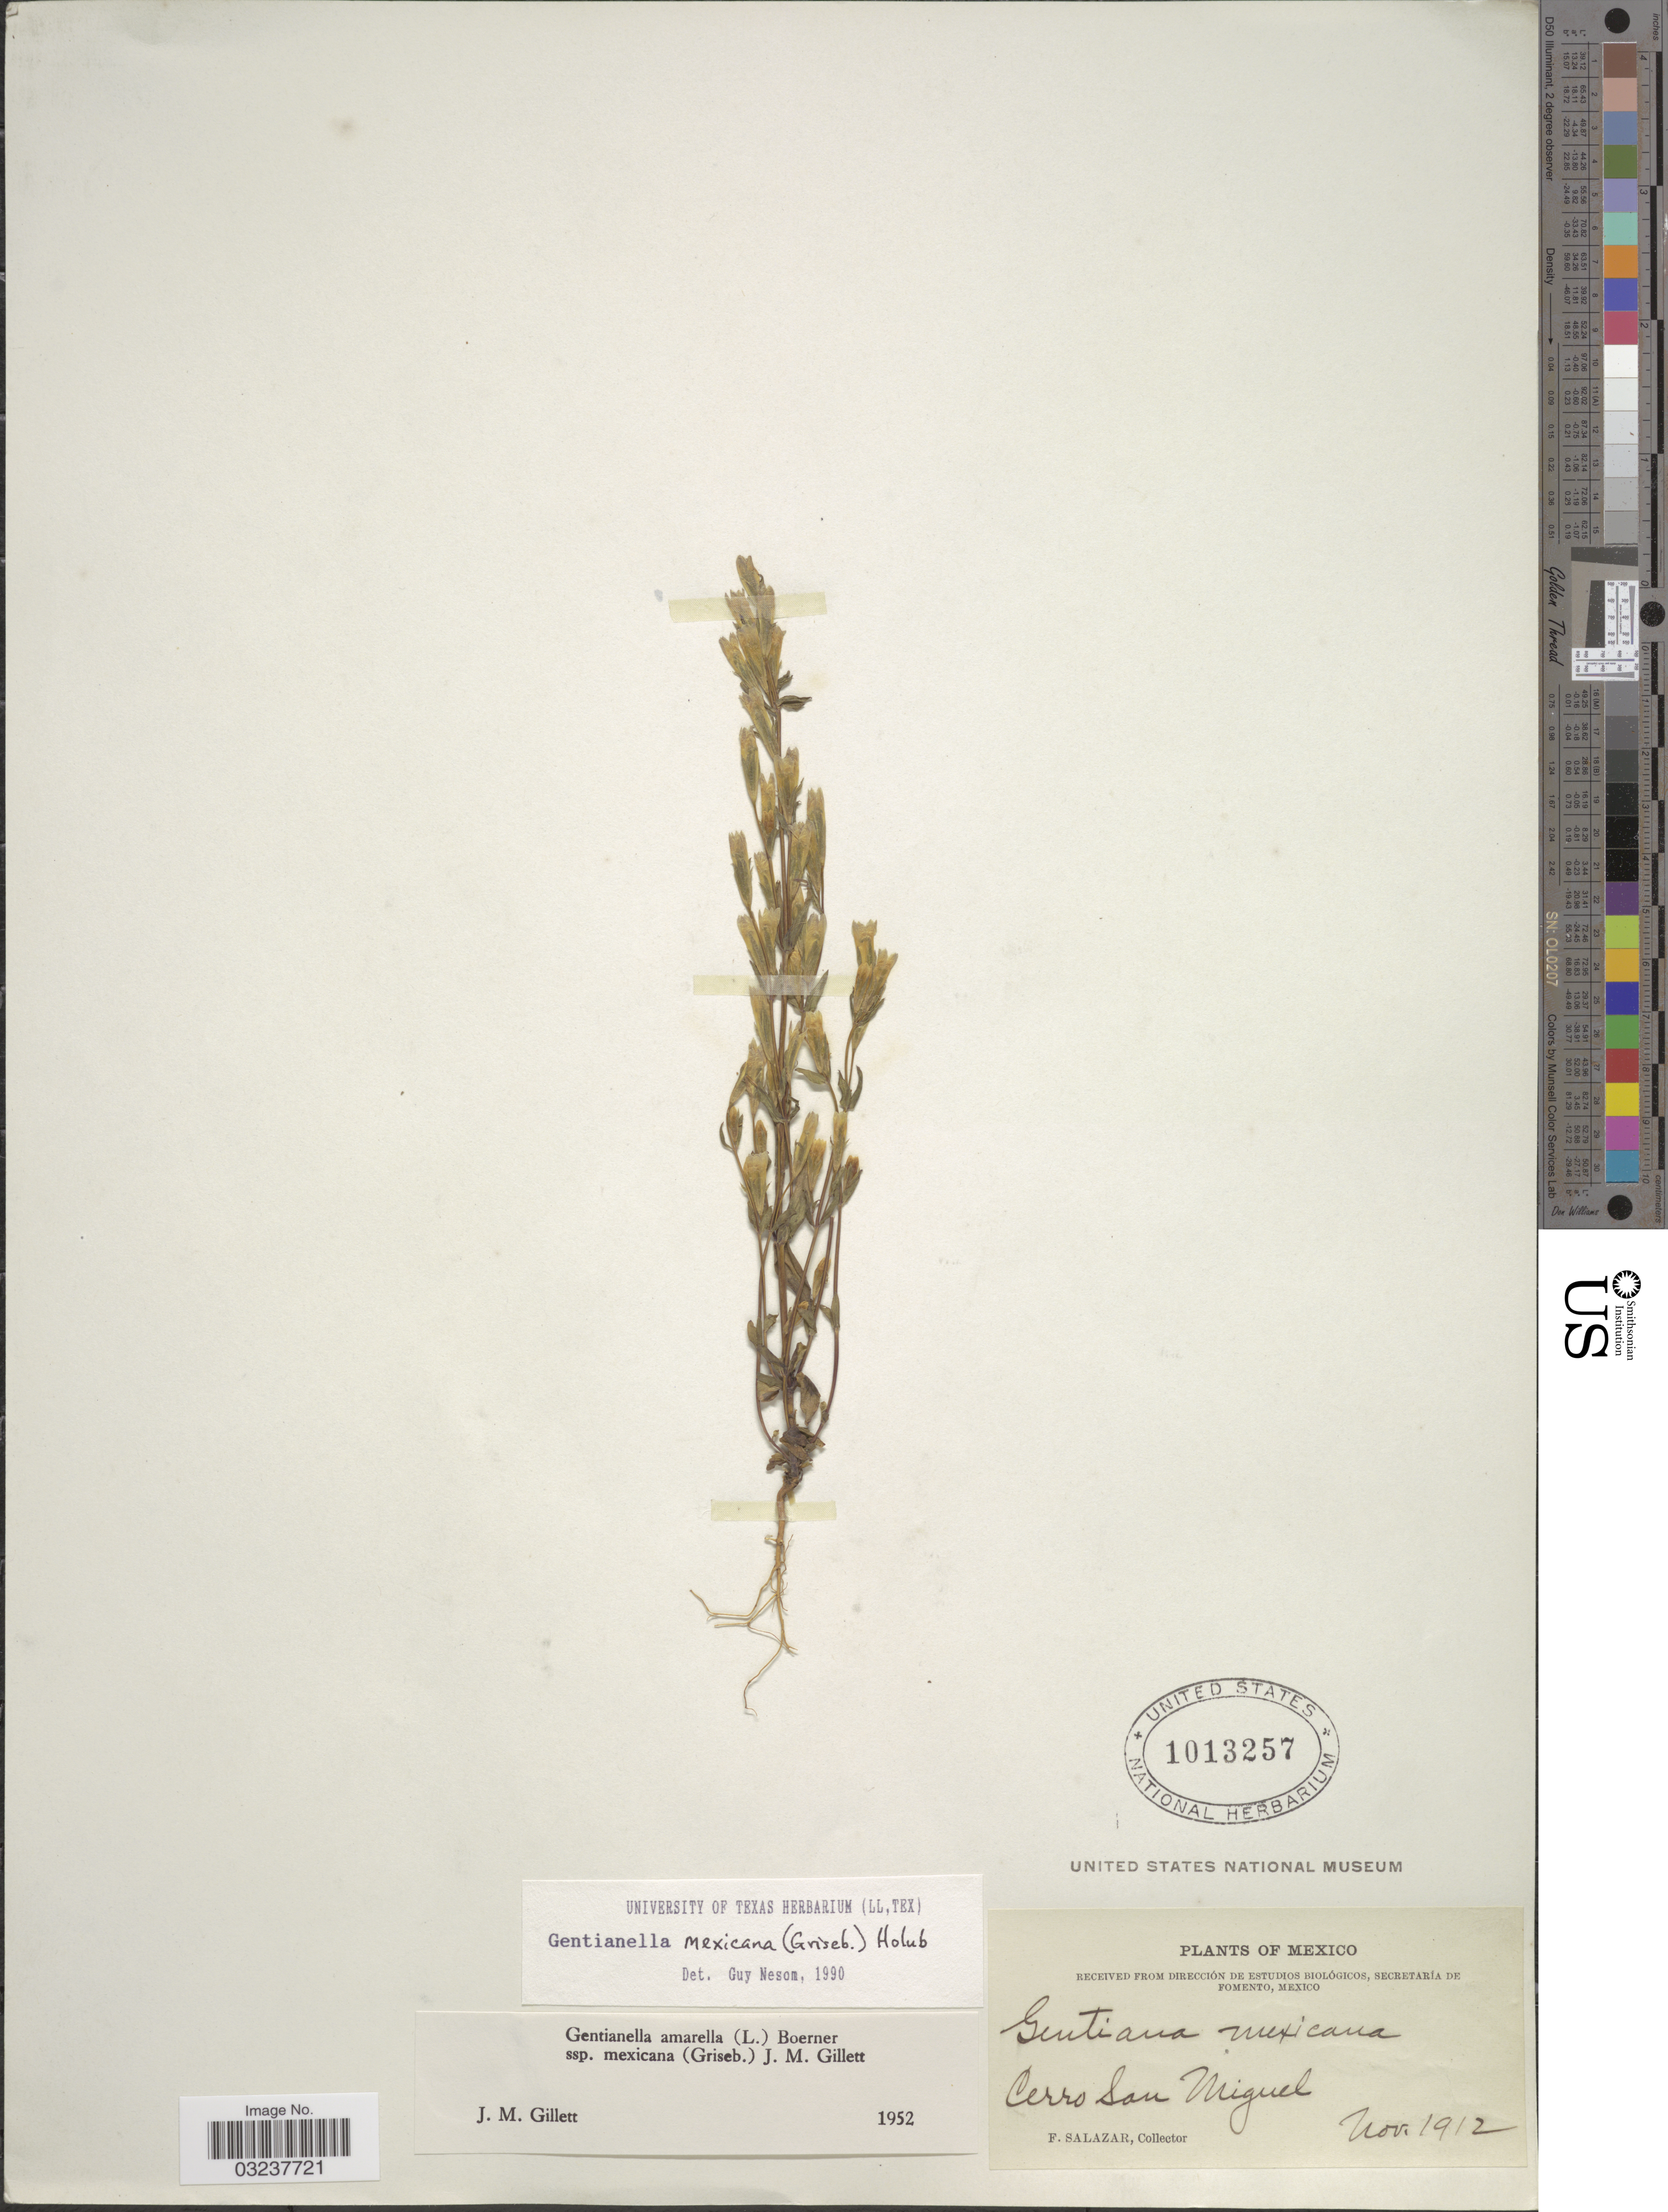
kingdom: Plantae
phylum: Tracheophyta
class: Magnoliopsida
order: Gentianales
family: Gentianaceae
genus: Gentianella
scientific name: Gentianella mexicana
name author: (Griseb.) Holub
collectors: F. Salazar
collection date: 1912-11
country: Mexico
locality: Cerro San Miguel.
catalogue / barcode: US 1013257